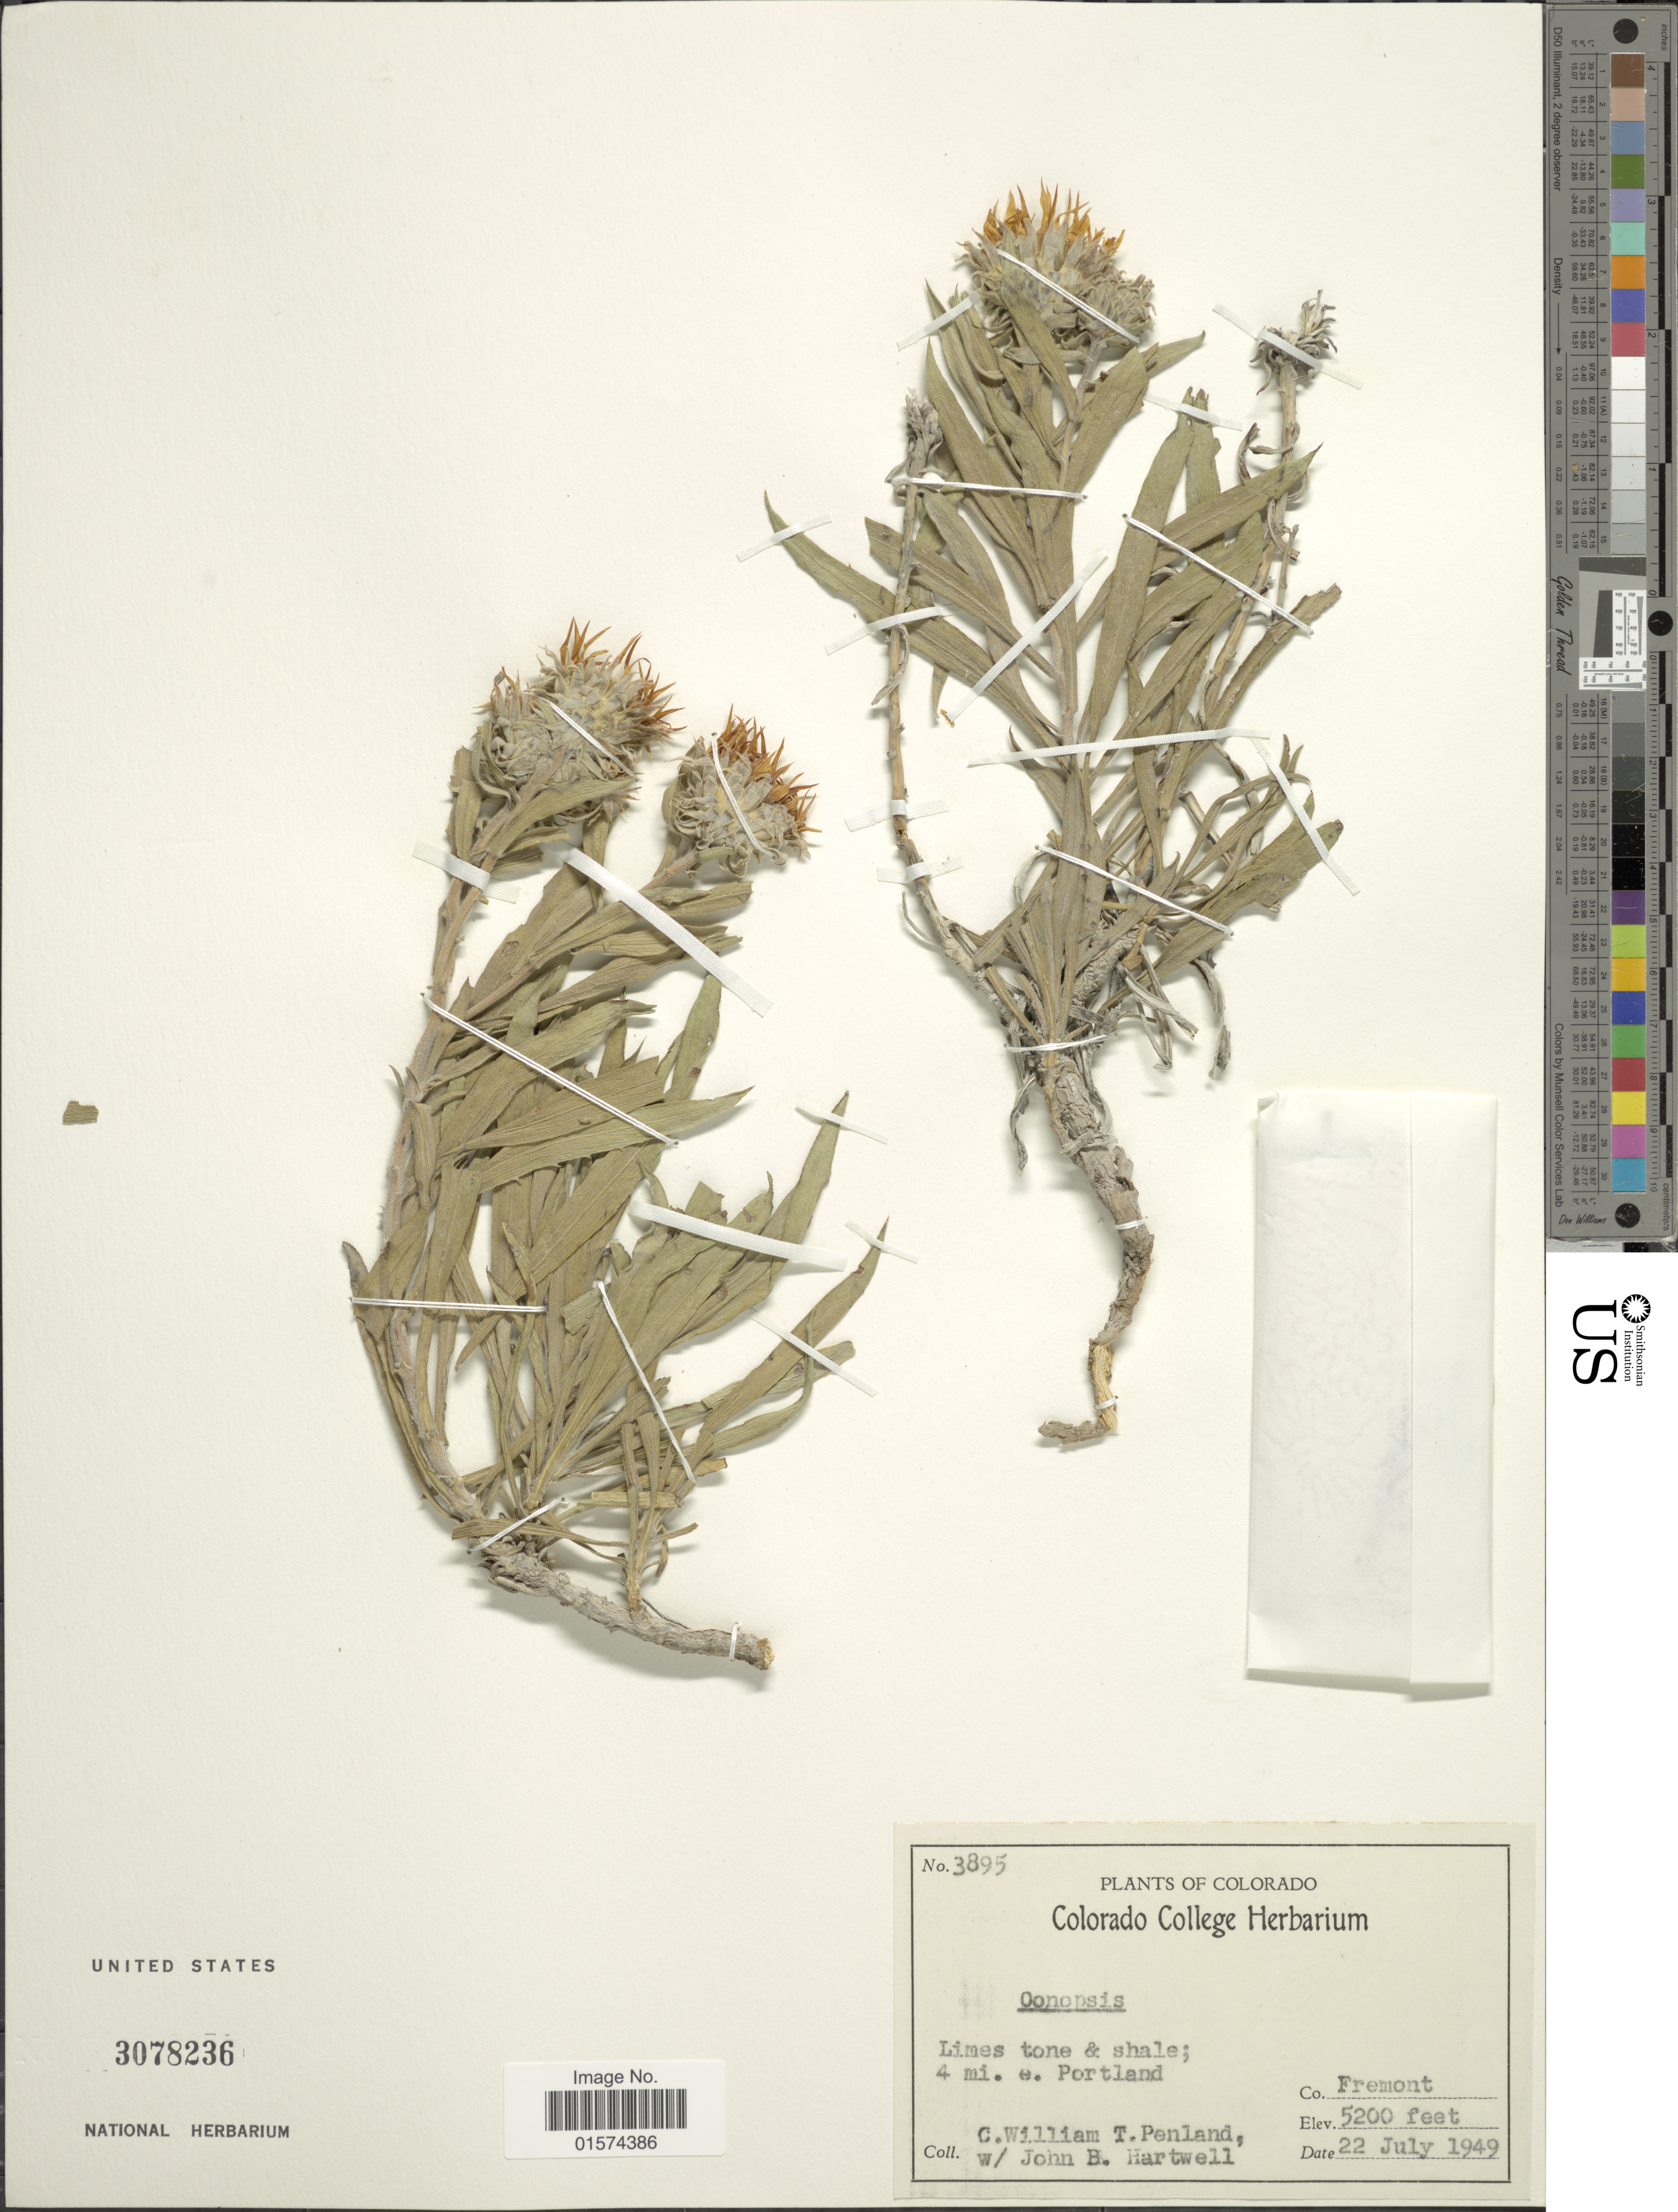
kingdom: Plantae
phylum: Tracheophyta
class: Magnoliopsida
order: Asterales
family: Asteraceae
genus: Oonopsis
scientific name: Oonopsis sp.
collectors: C. William, T. Penland & J. Hartwell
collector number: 3895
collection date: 1949-07-22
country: United States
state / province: Colorado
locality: Limes tone & shale; 4 mi. e. Portland, Co. Fremont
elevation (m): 1585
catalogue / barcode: US 3078236